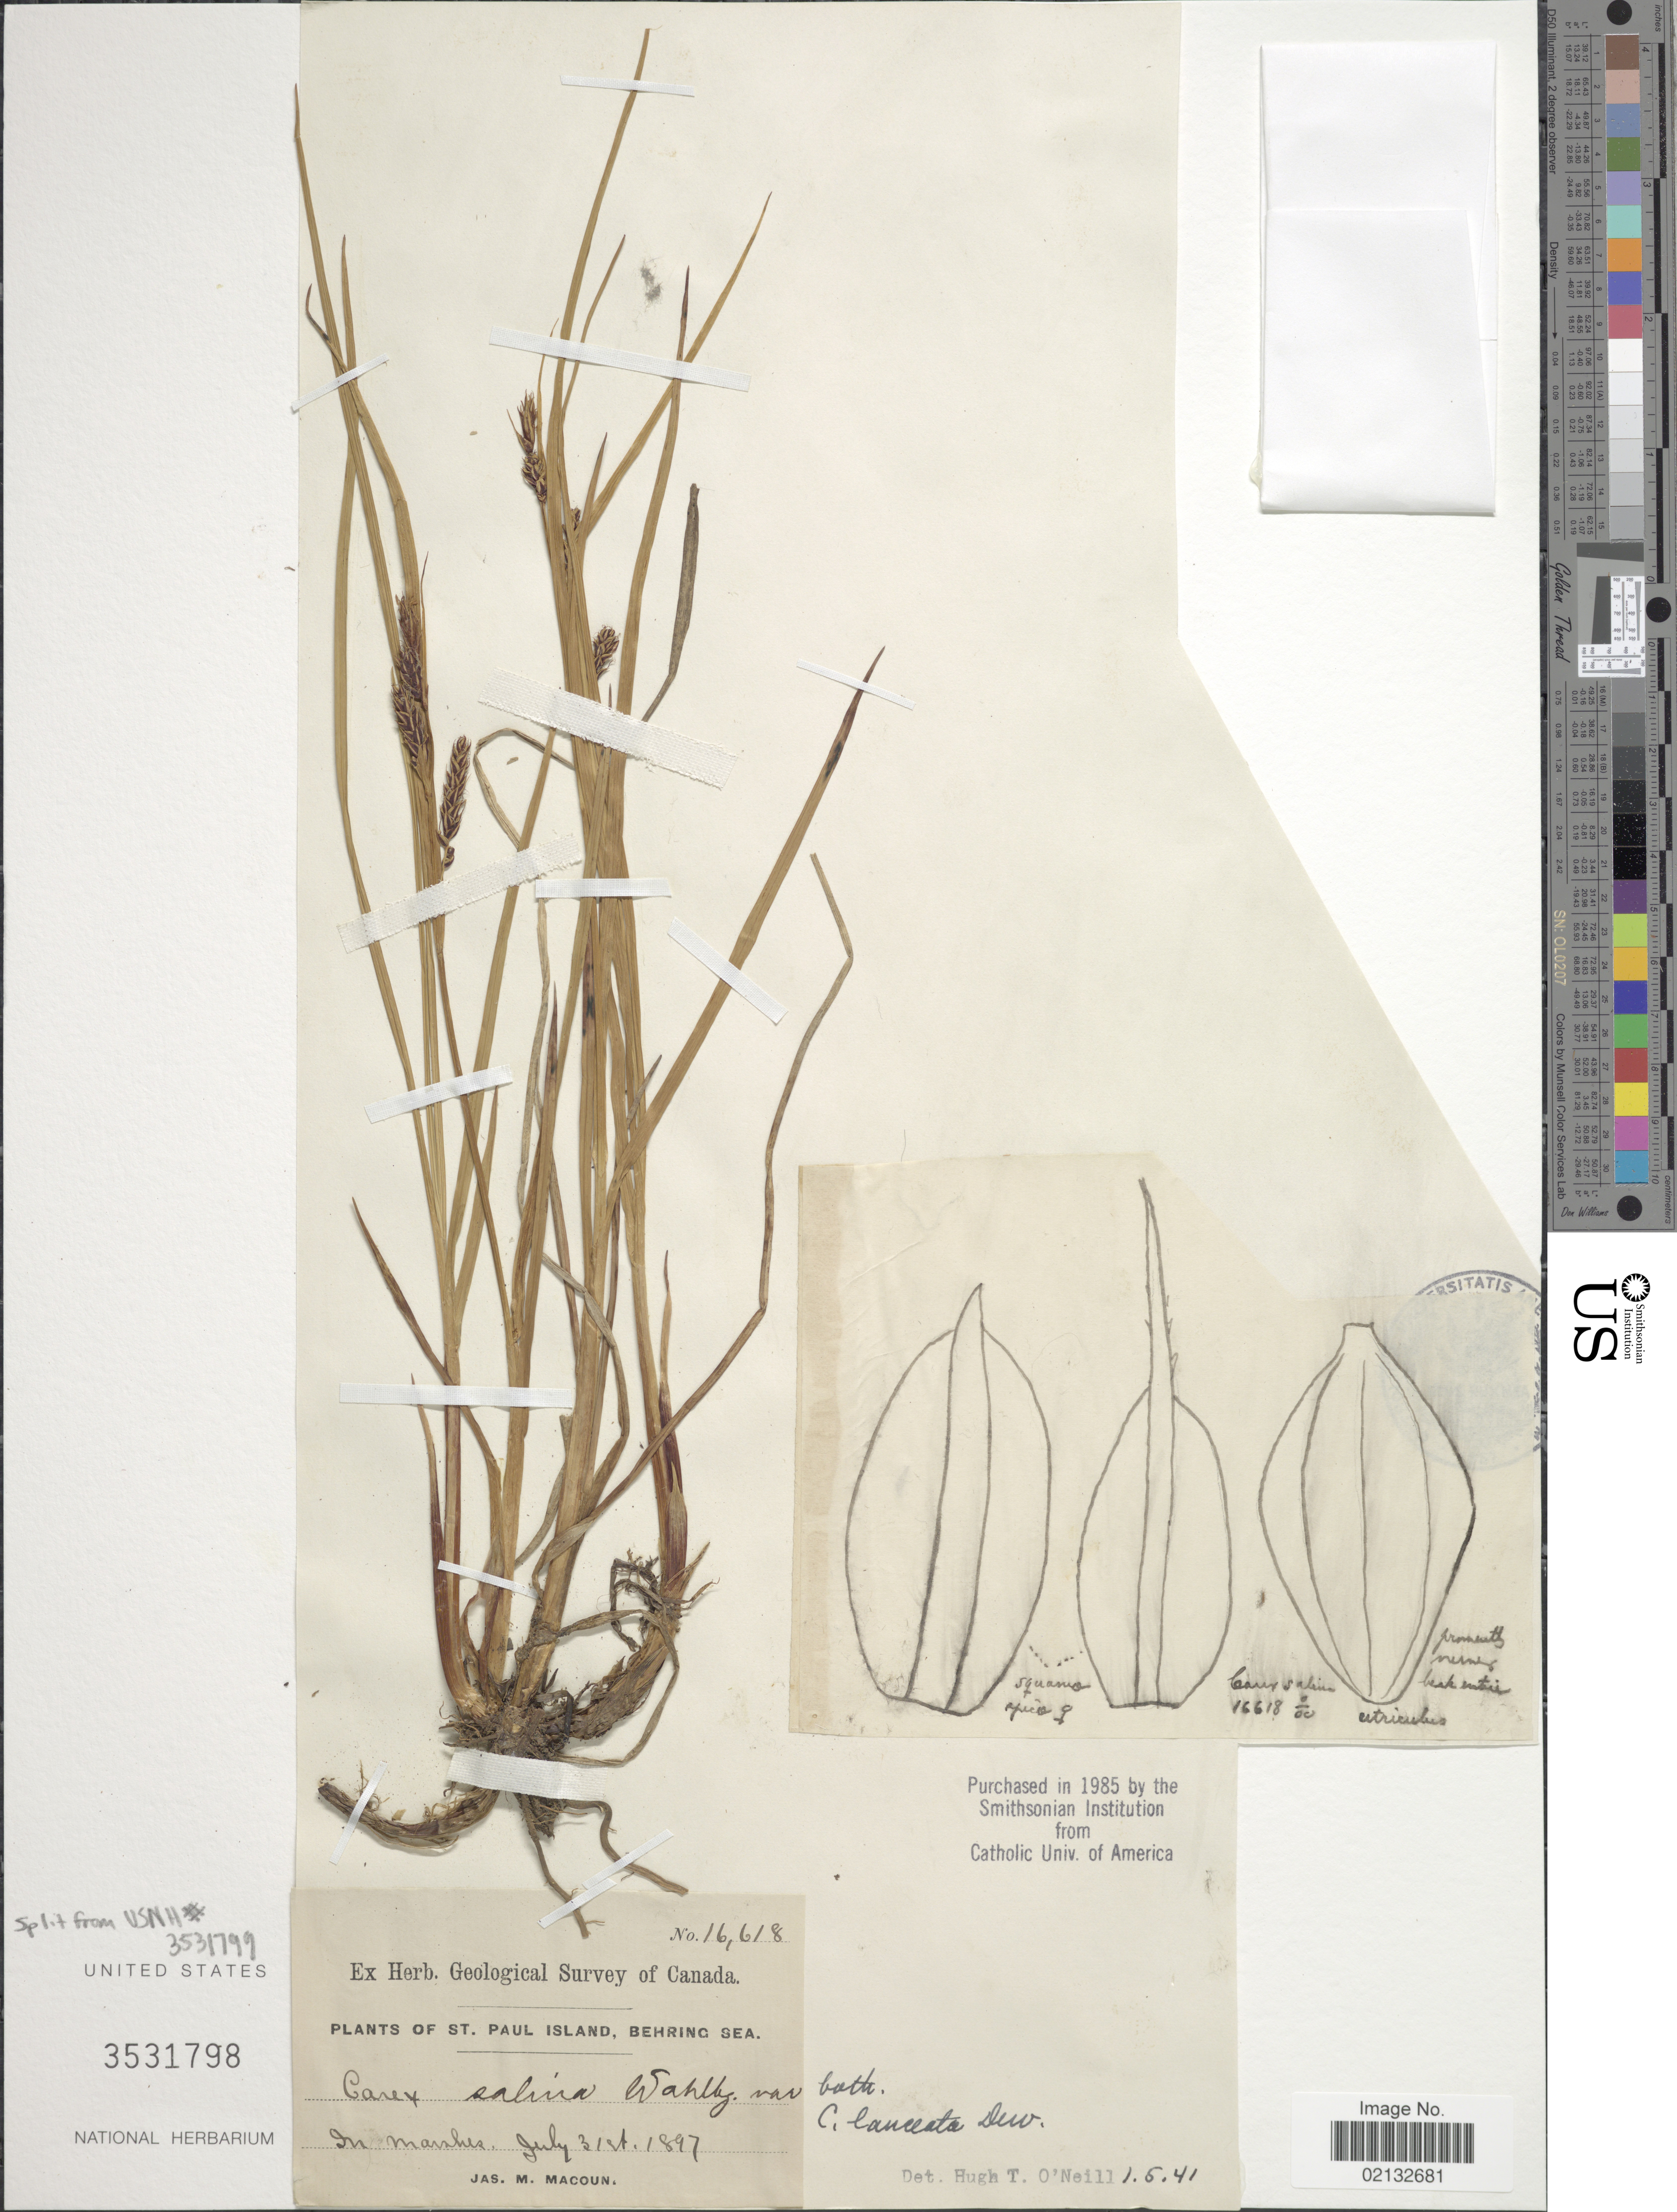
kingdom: Plantae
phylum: Tracheophyta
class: Liliopsida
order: Poales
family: Cyperaceae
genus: Carex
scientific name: Carex salina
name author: Wahlenb.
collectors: J. M. Macoun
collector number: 16618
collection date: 1897-07-31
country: United States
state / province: Alaska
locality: St. Paul Island, Behring Sea.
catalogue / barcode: US 3531798